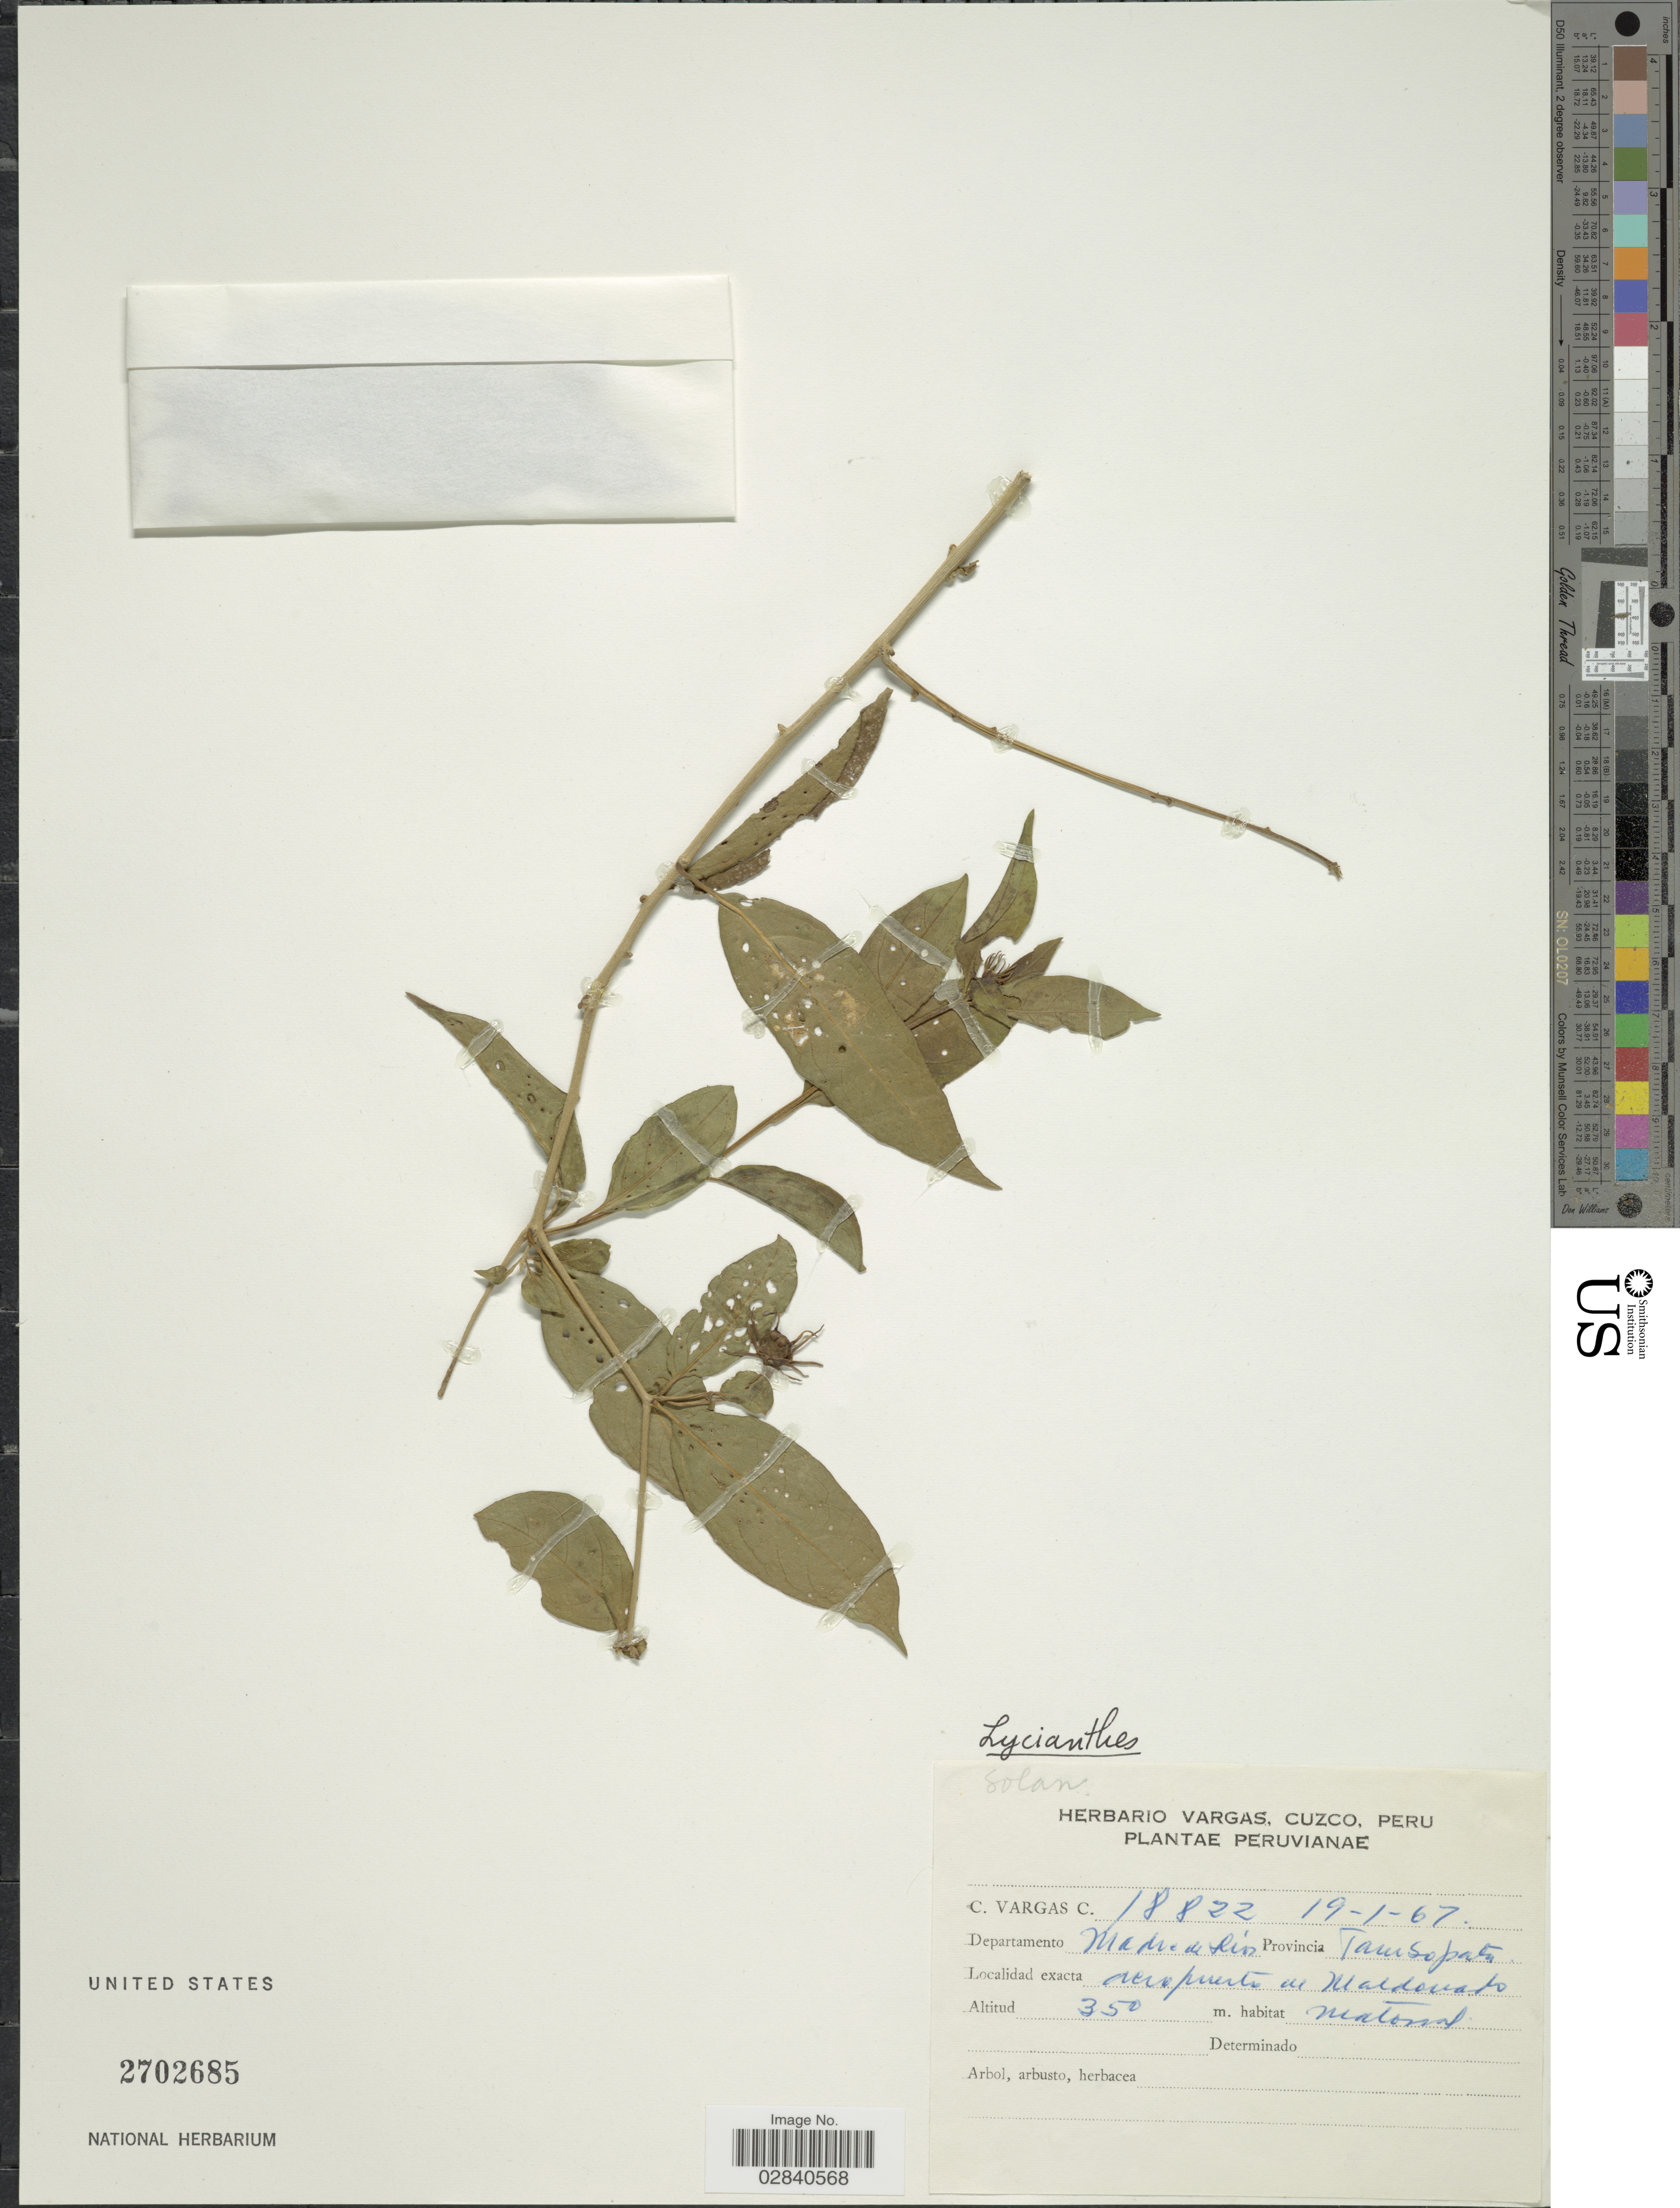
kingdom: Plantae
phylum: Tracheophyta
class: Magnoliopsida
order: Solanales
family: Solanaceae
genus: Lycianthes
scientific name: Lycianthes sp.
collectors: C. Vargas Calderón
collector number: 18822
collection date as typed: Transcribed d/m/y: 19/1/67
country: Peru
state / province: Madre de Dios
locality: Departamento Madre de Dios, Provincia Tamsopata, aeropuerto a Maldonado.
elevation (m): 350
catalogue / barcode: US 2702685